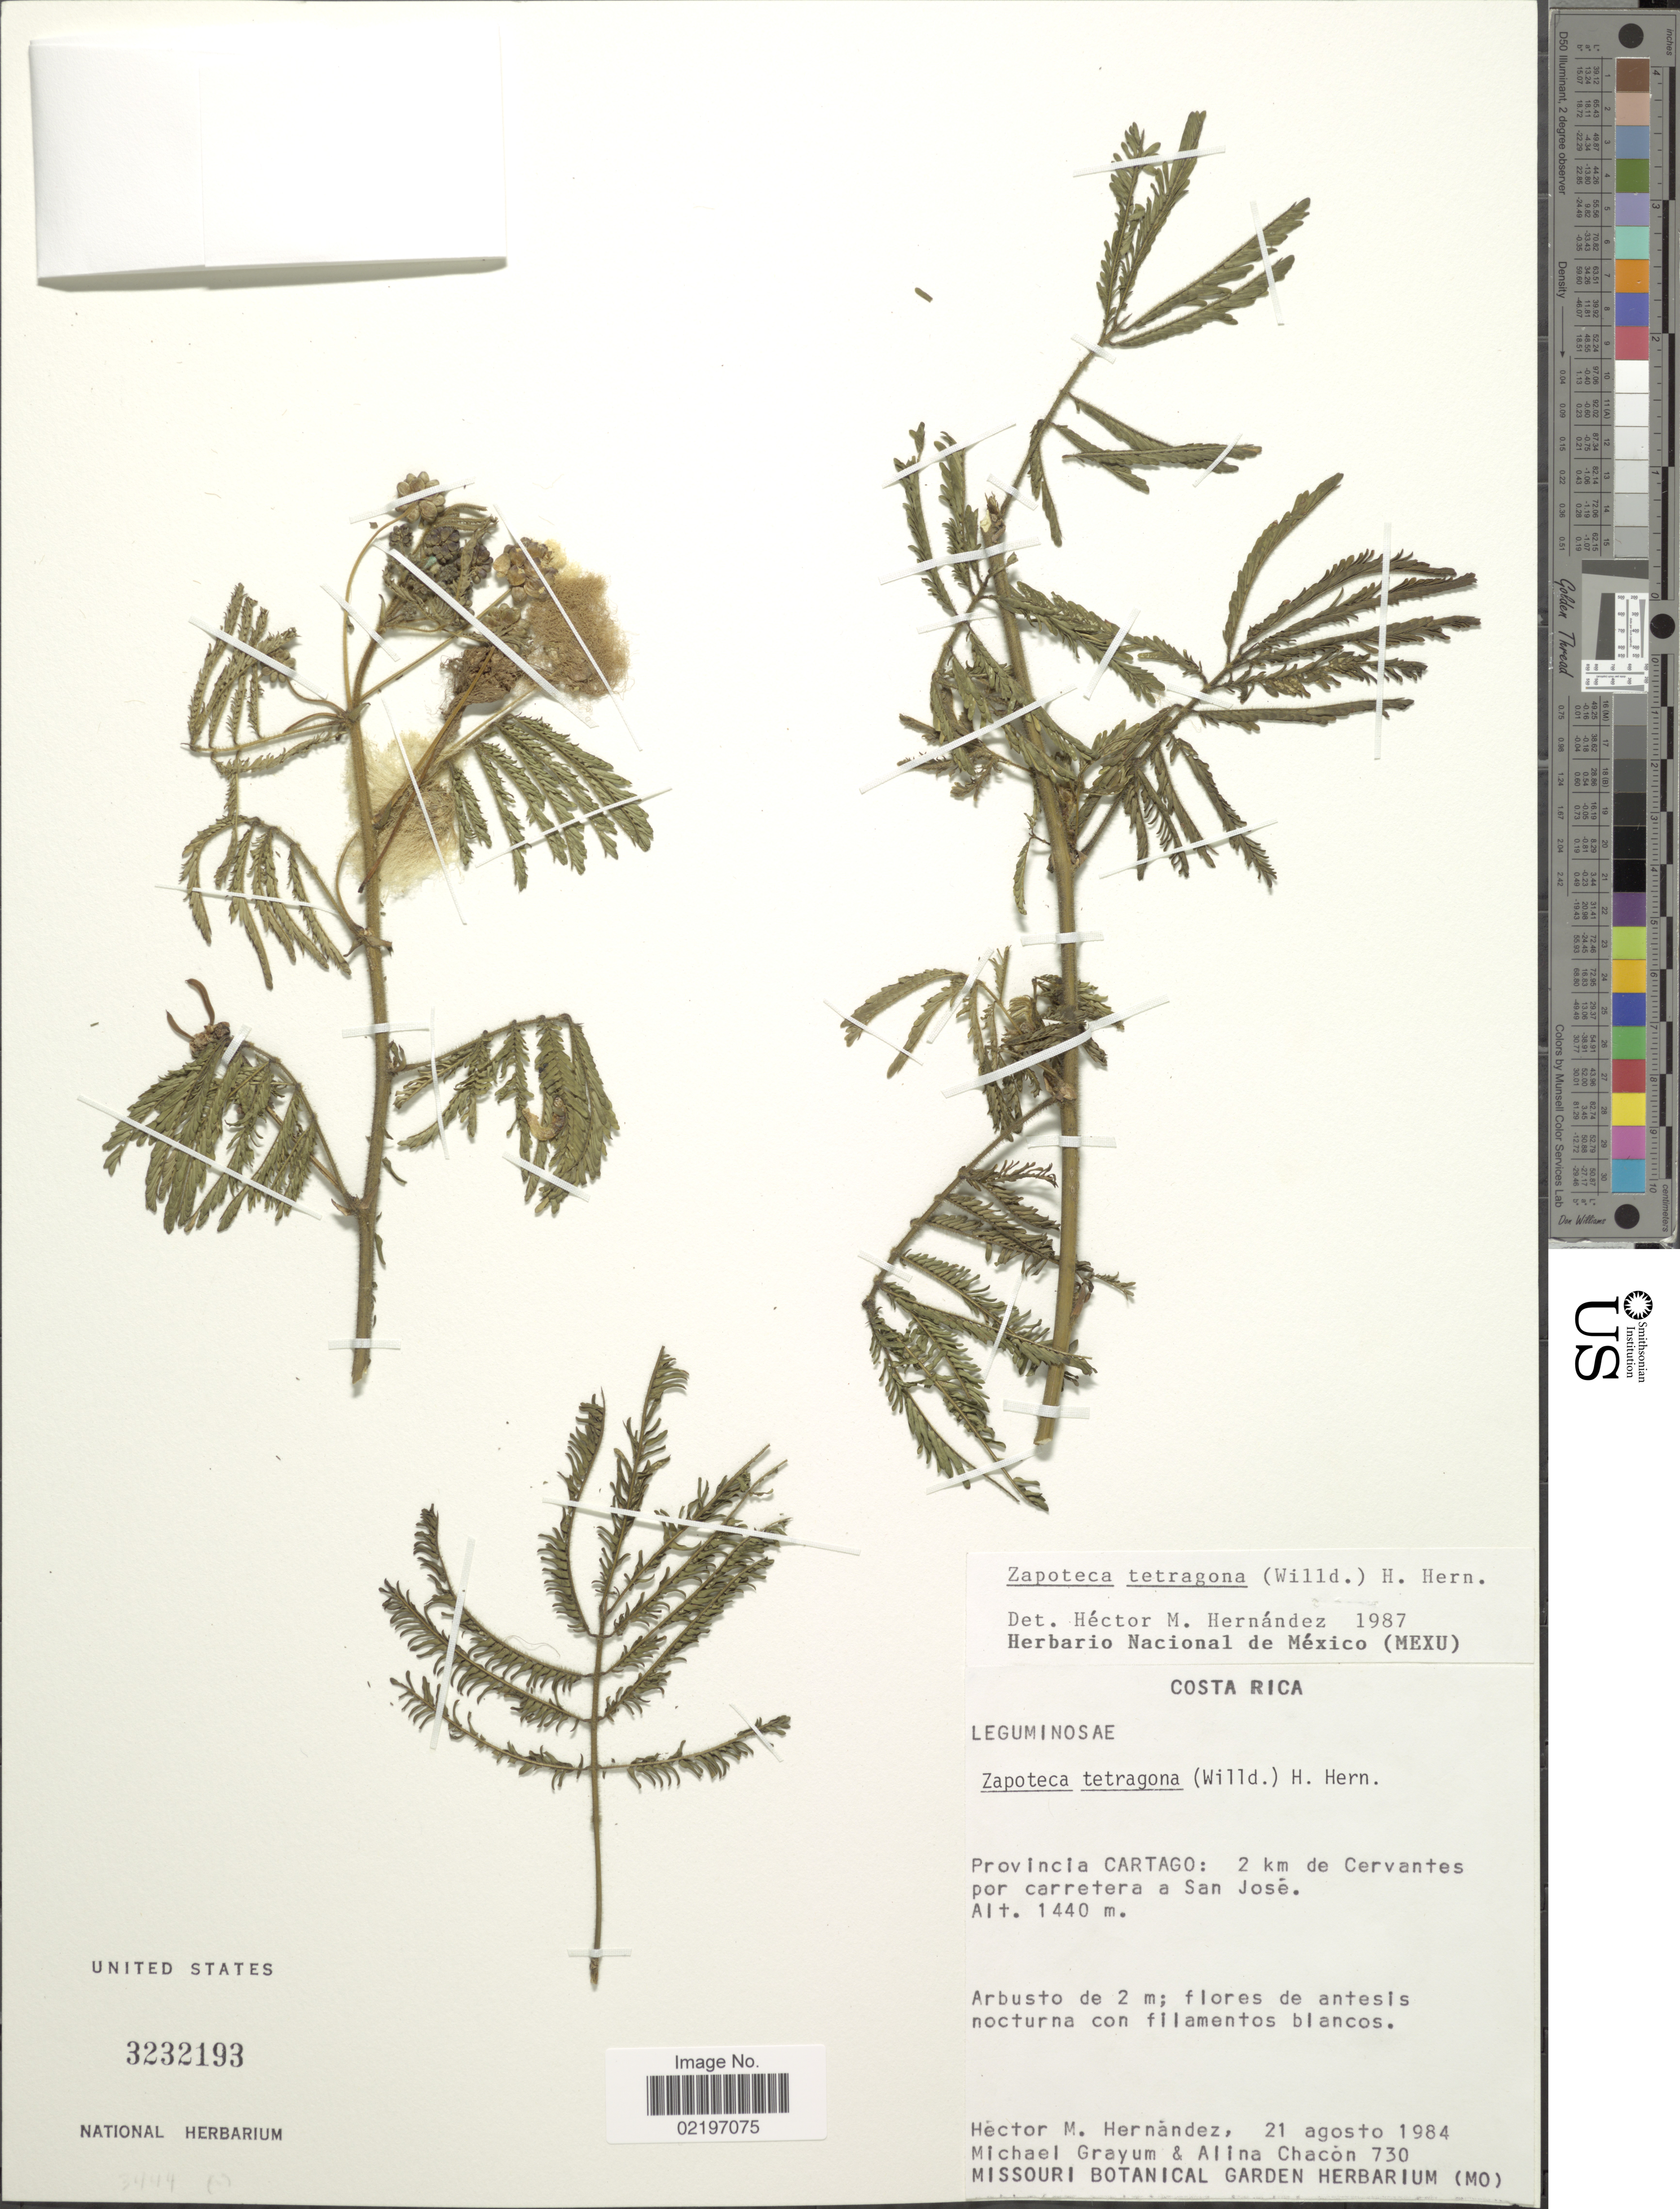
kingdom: Plantae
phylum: Tracheophyta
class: Magnoliopsida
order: Fabales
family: Fabaceae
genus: Zapoteca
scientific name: Zapoteca tetragona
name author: (Willd.) H.M. Hern.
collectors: H. M. Hernandez, M. H. Grayum & A. Chacon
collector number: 730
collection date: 1984-08-21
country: Costa Rica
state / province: Cartago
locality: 2 km de Cervantes por carretera a San Jose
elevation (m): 1440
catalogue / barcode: US 3232193